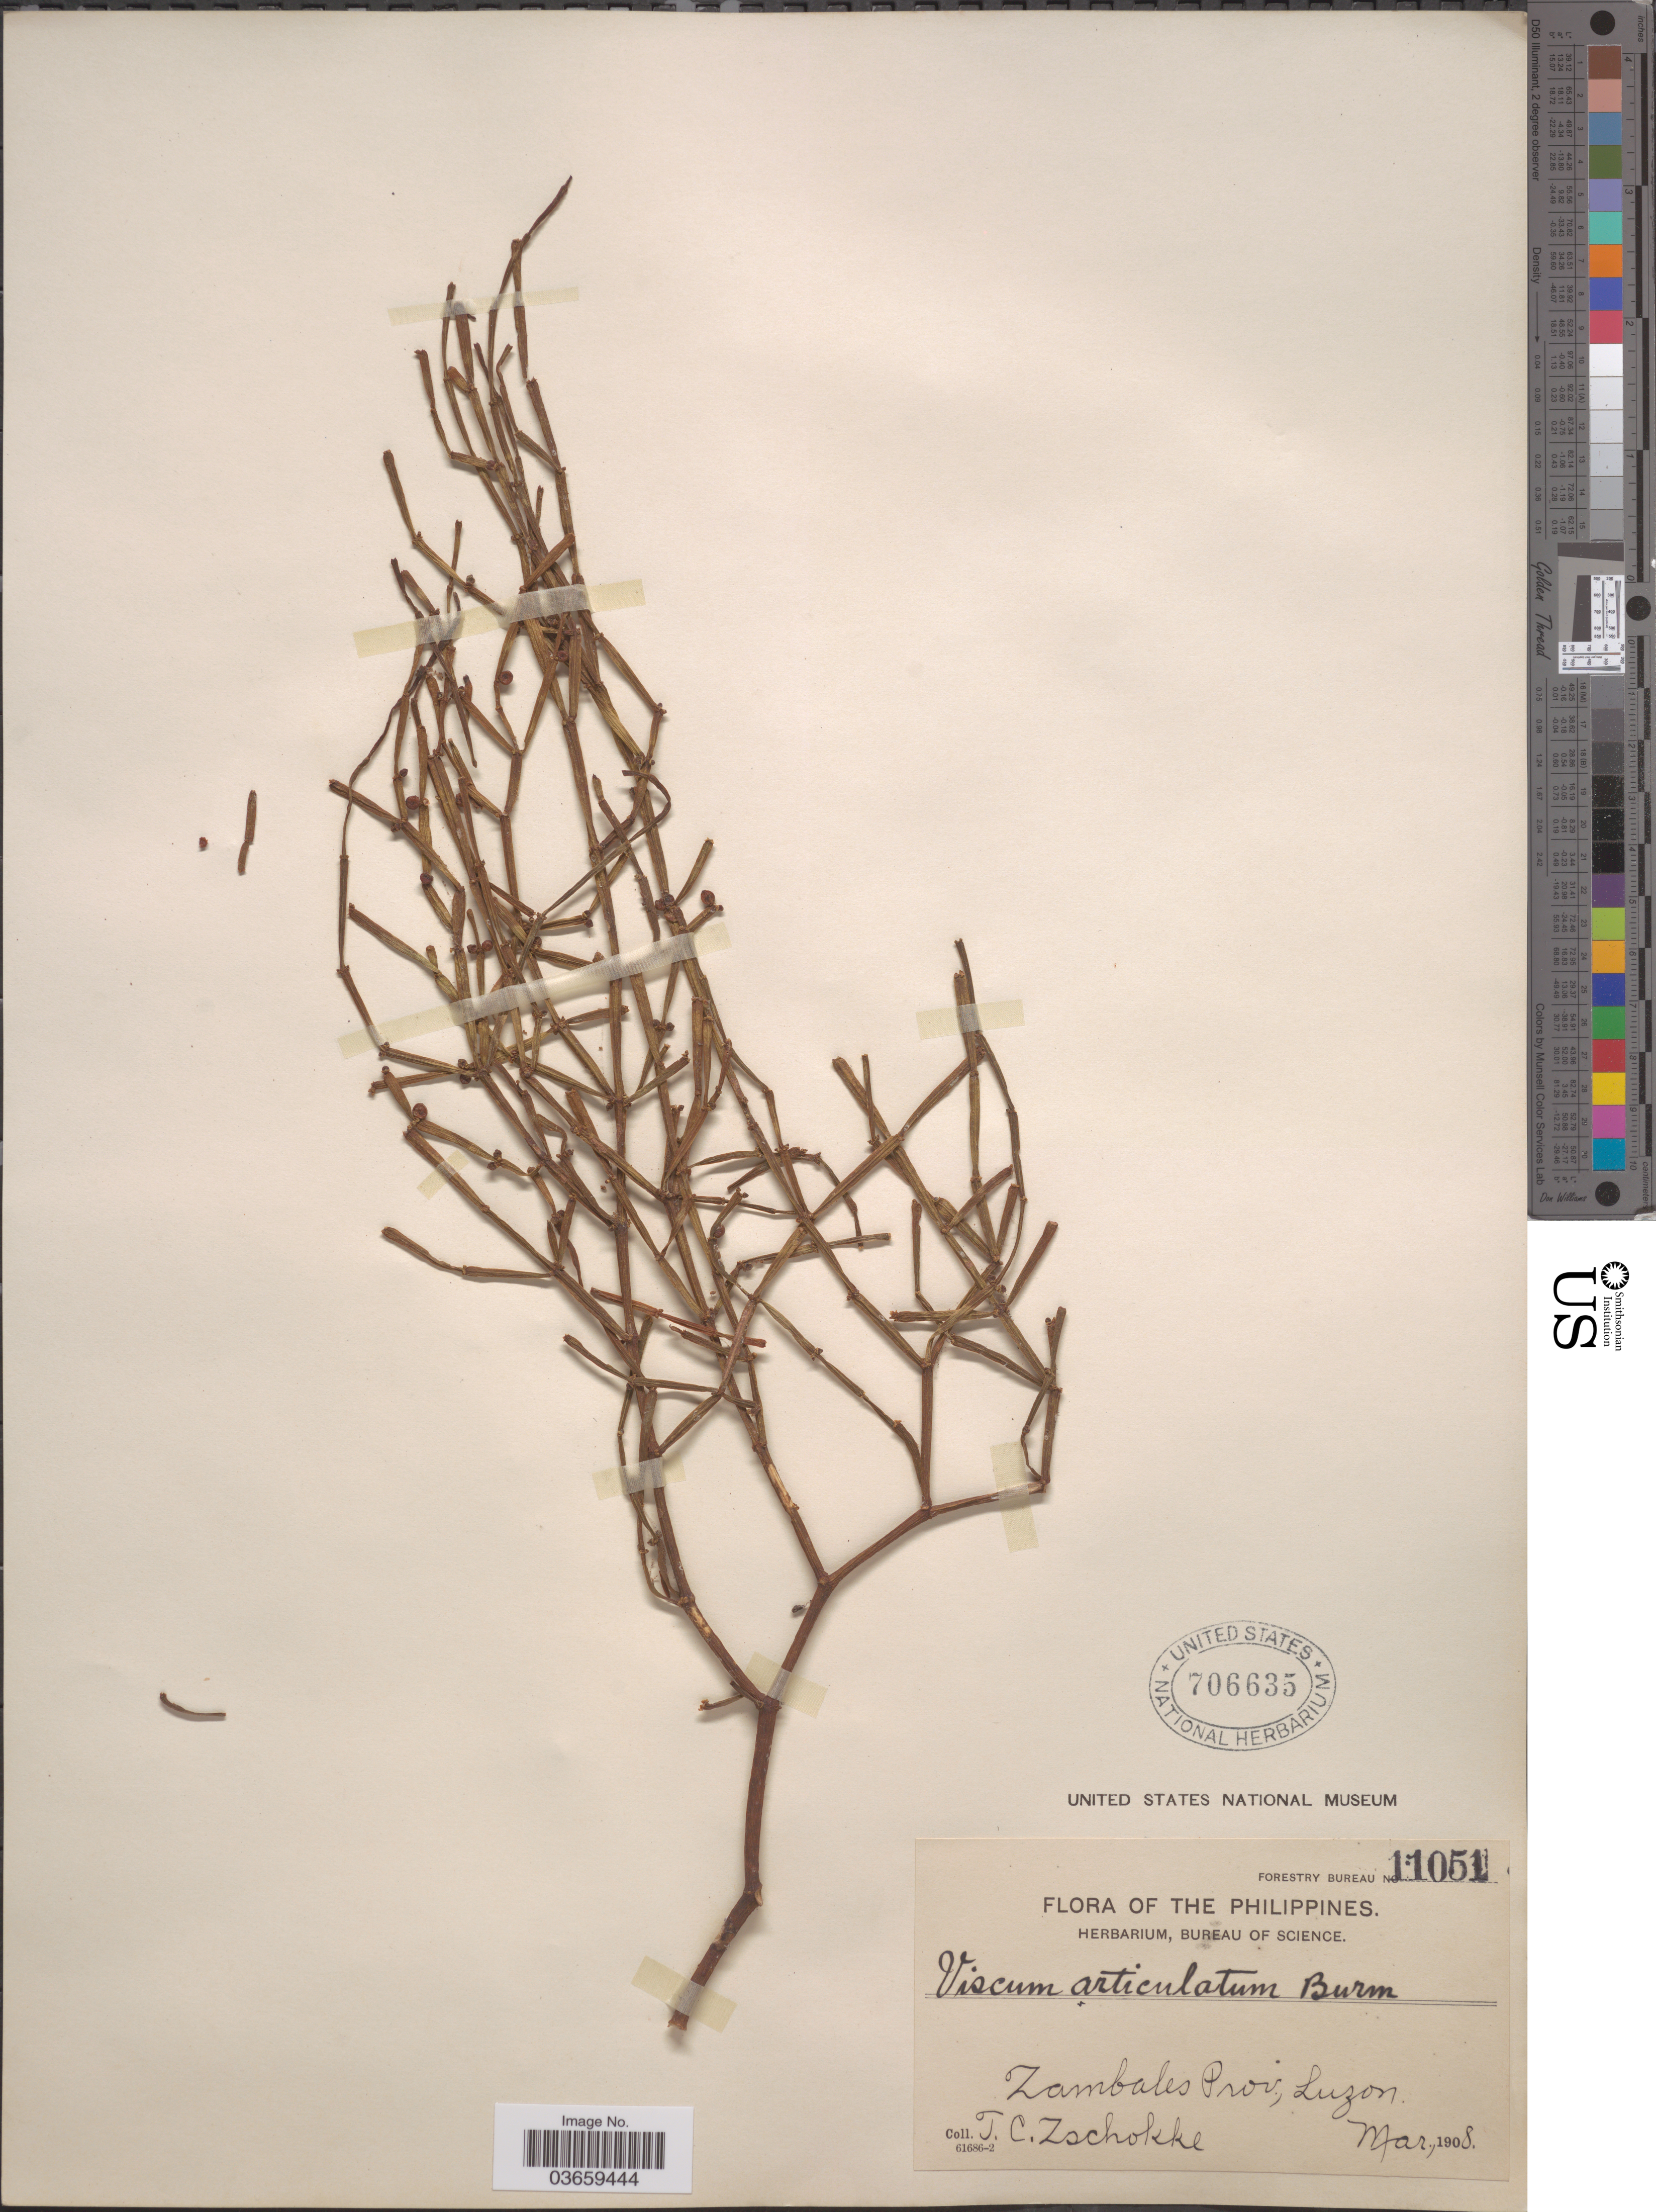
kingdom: Plantae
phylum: Tracheophyta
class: Magnoliopsida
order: Santalales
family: Viscaceae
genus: Viscum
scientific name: Viscum articulatum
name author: Burm. f.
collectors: T. C. Zschokke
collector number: Forestry Bureau 11051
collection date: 1908-03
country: Philippines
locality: Zambales Prov., Luzon.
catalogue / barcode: US 706635